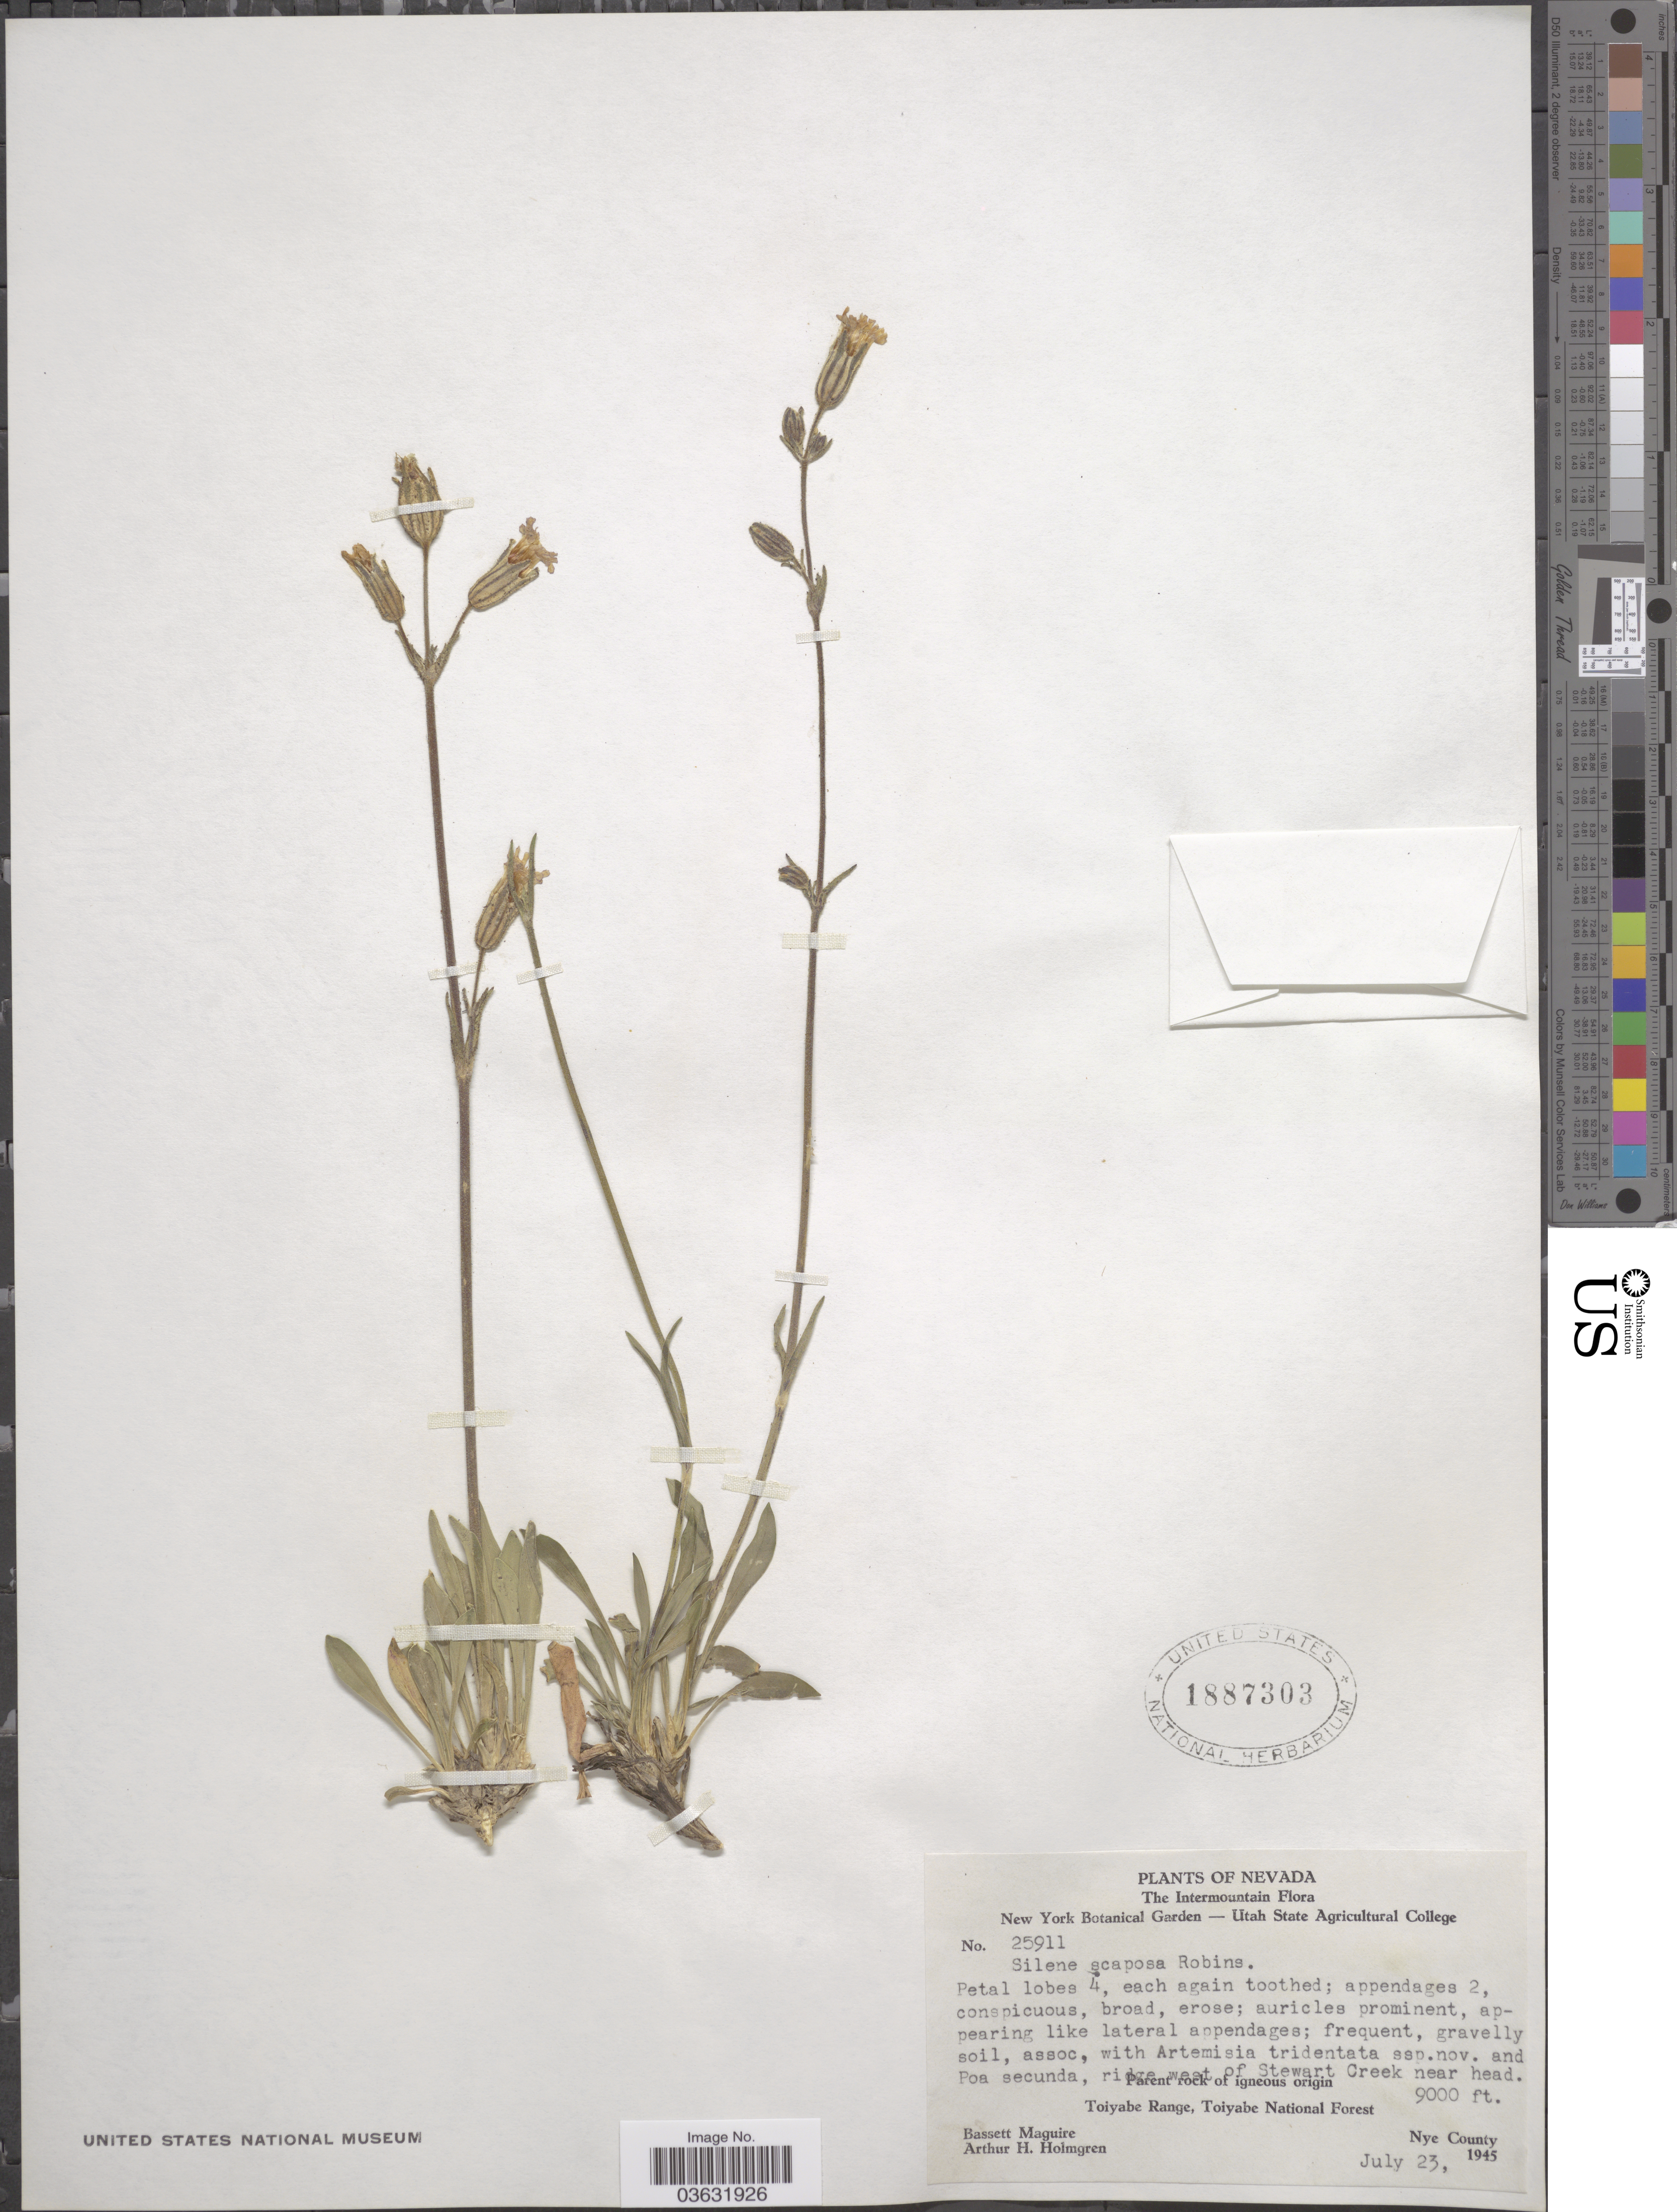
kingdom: Plantae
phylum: Tracheophyta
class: Magnoliopsida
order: Caryophyllales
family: Caryophyllaceae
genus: Silene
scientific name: Silene scaposa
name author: S. Watson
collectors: B. Maguire & A. H. Holmgren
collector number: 25911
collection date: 1945-07-23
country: United States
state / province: Nevada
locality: The Intermountain. Ridge west of Stewart Creek near head. Parent rock of igneous origin. Toiyabe Range, Toiyabe National Forest. Nye County.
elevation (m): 2743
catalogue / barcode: US 1887303